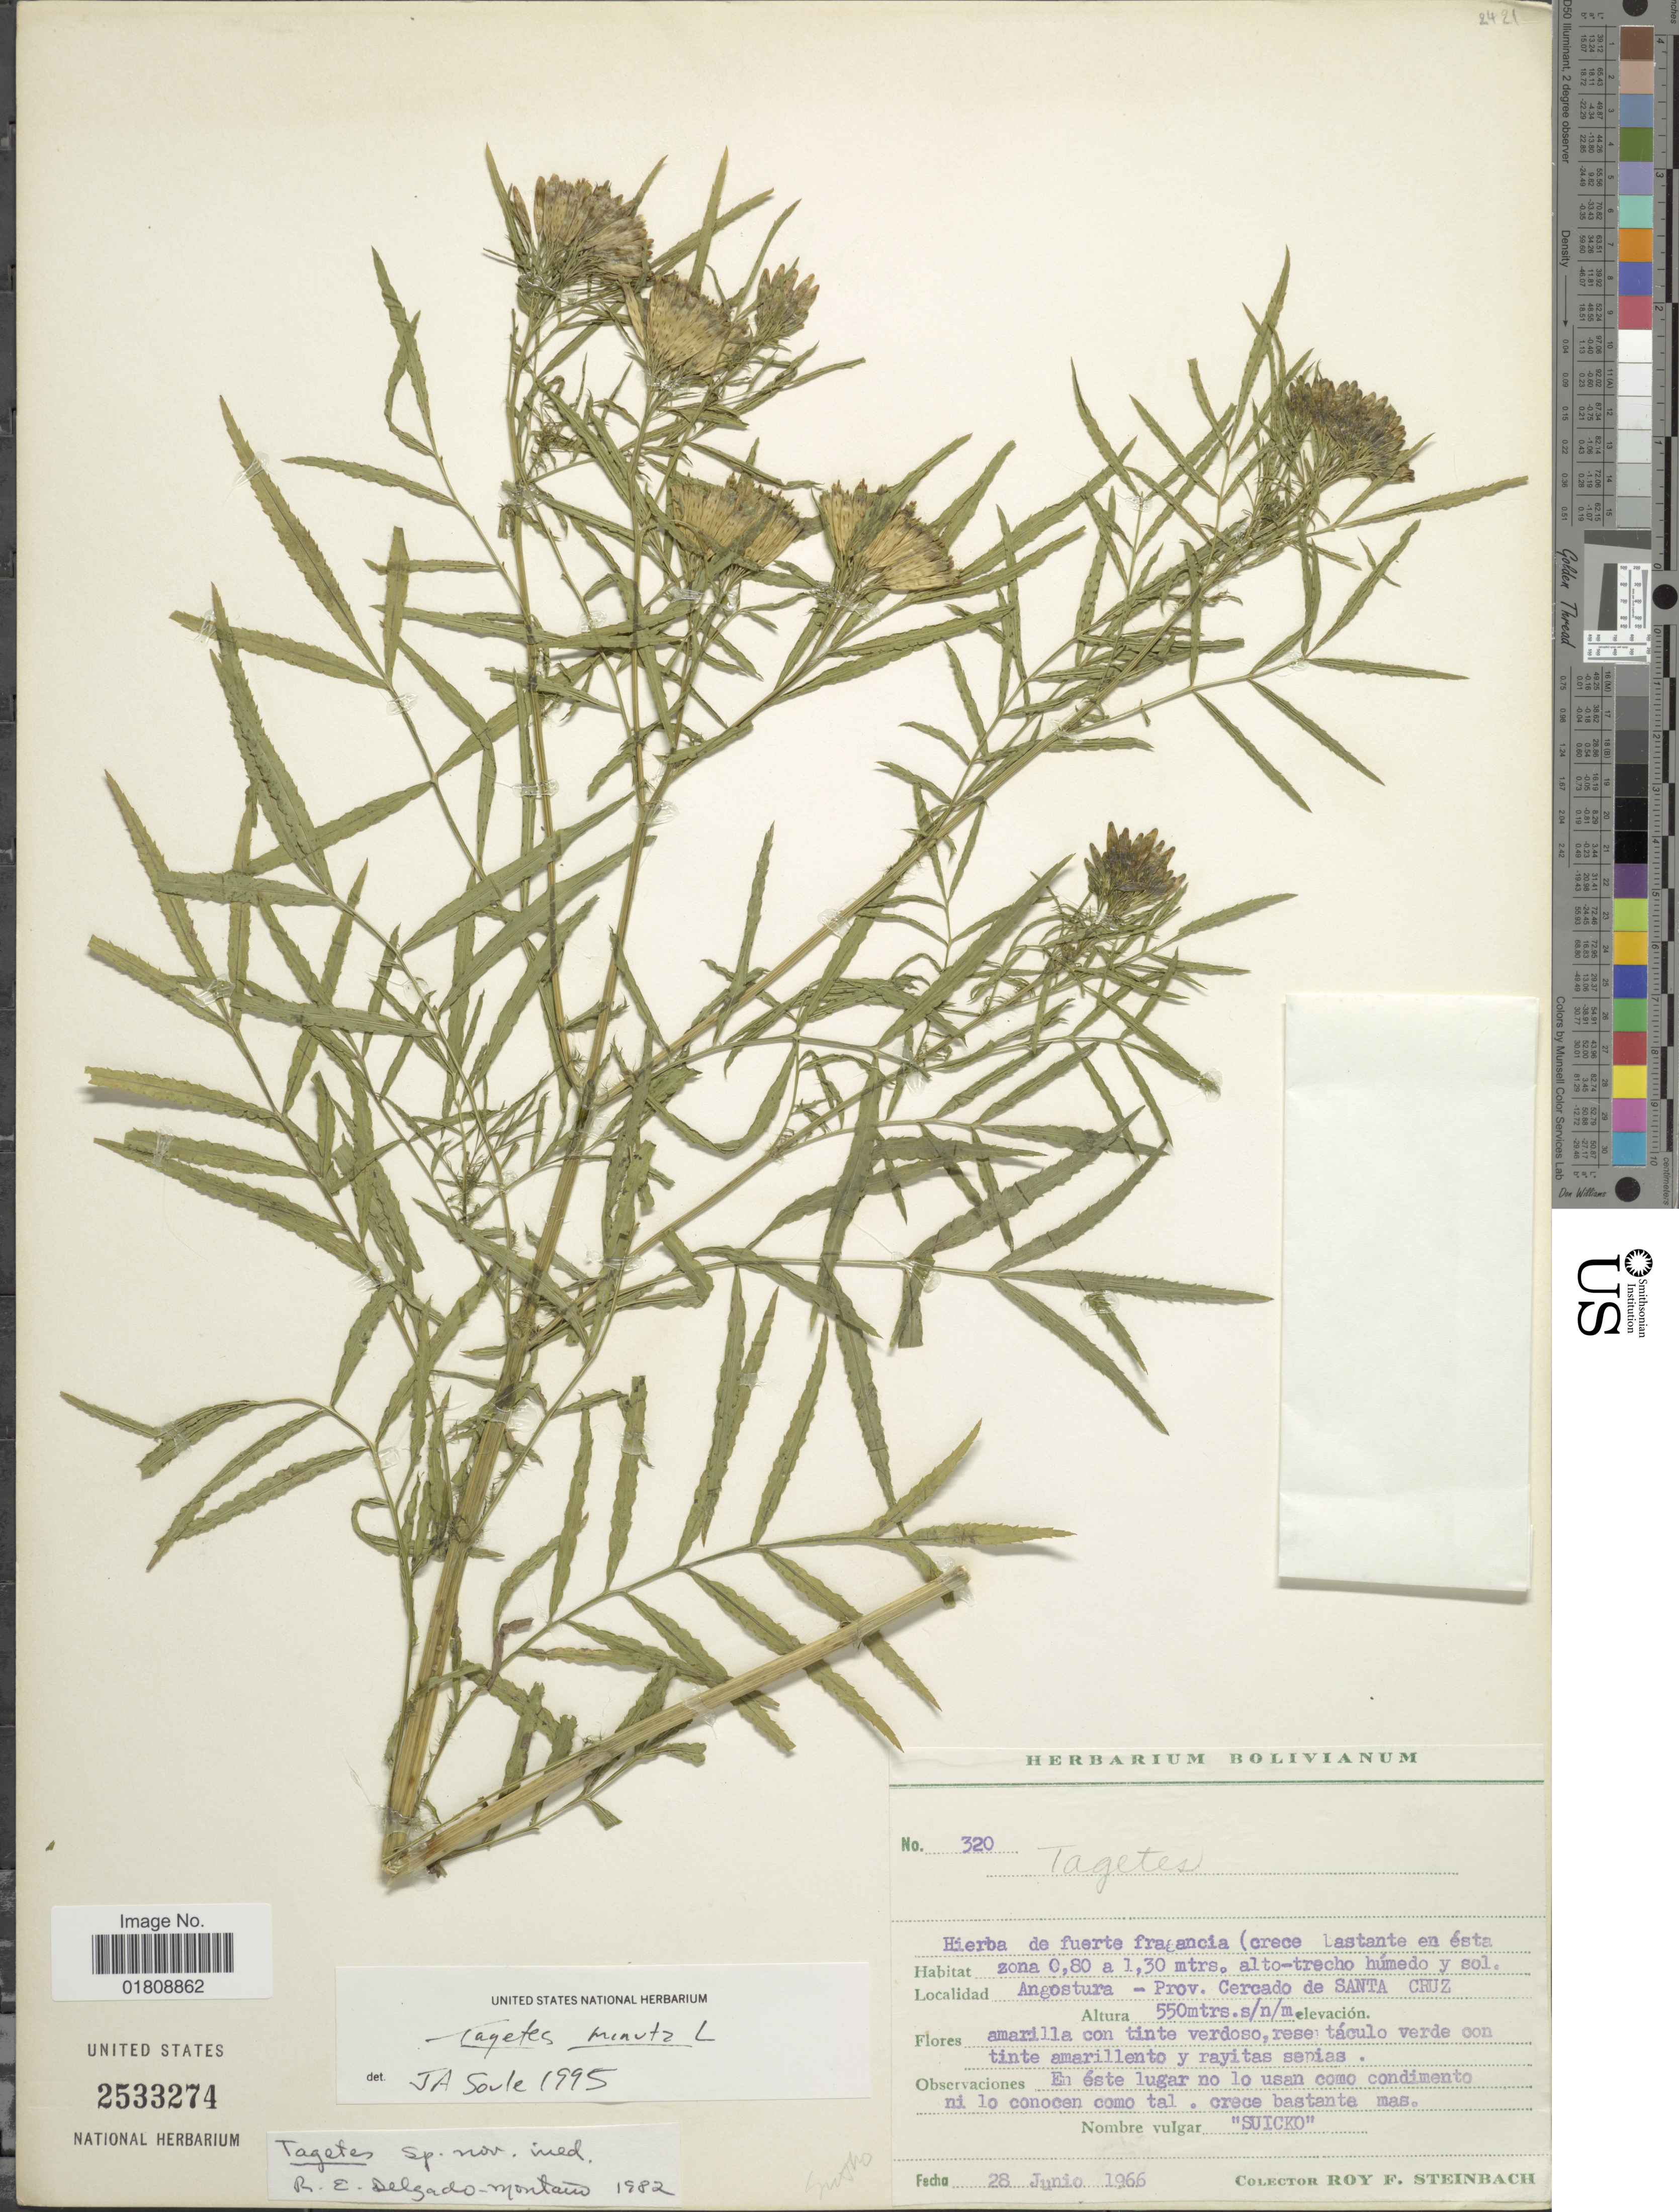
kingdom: Plantae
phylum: Tracheophyta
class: Magnoliopsida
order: Asterales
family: Asteraceae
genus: Tagetes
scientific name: Tagetes minuta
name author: L.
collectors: R. F. Steinbach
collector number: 320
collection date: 1966-06-28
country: Bolivia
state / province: Santa Cruz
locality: Angostura, Prov. cercado de Santa Cruz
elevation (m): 550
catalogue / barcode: US 2533274